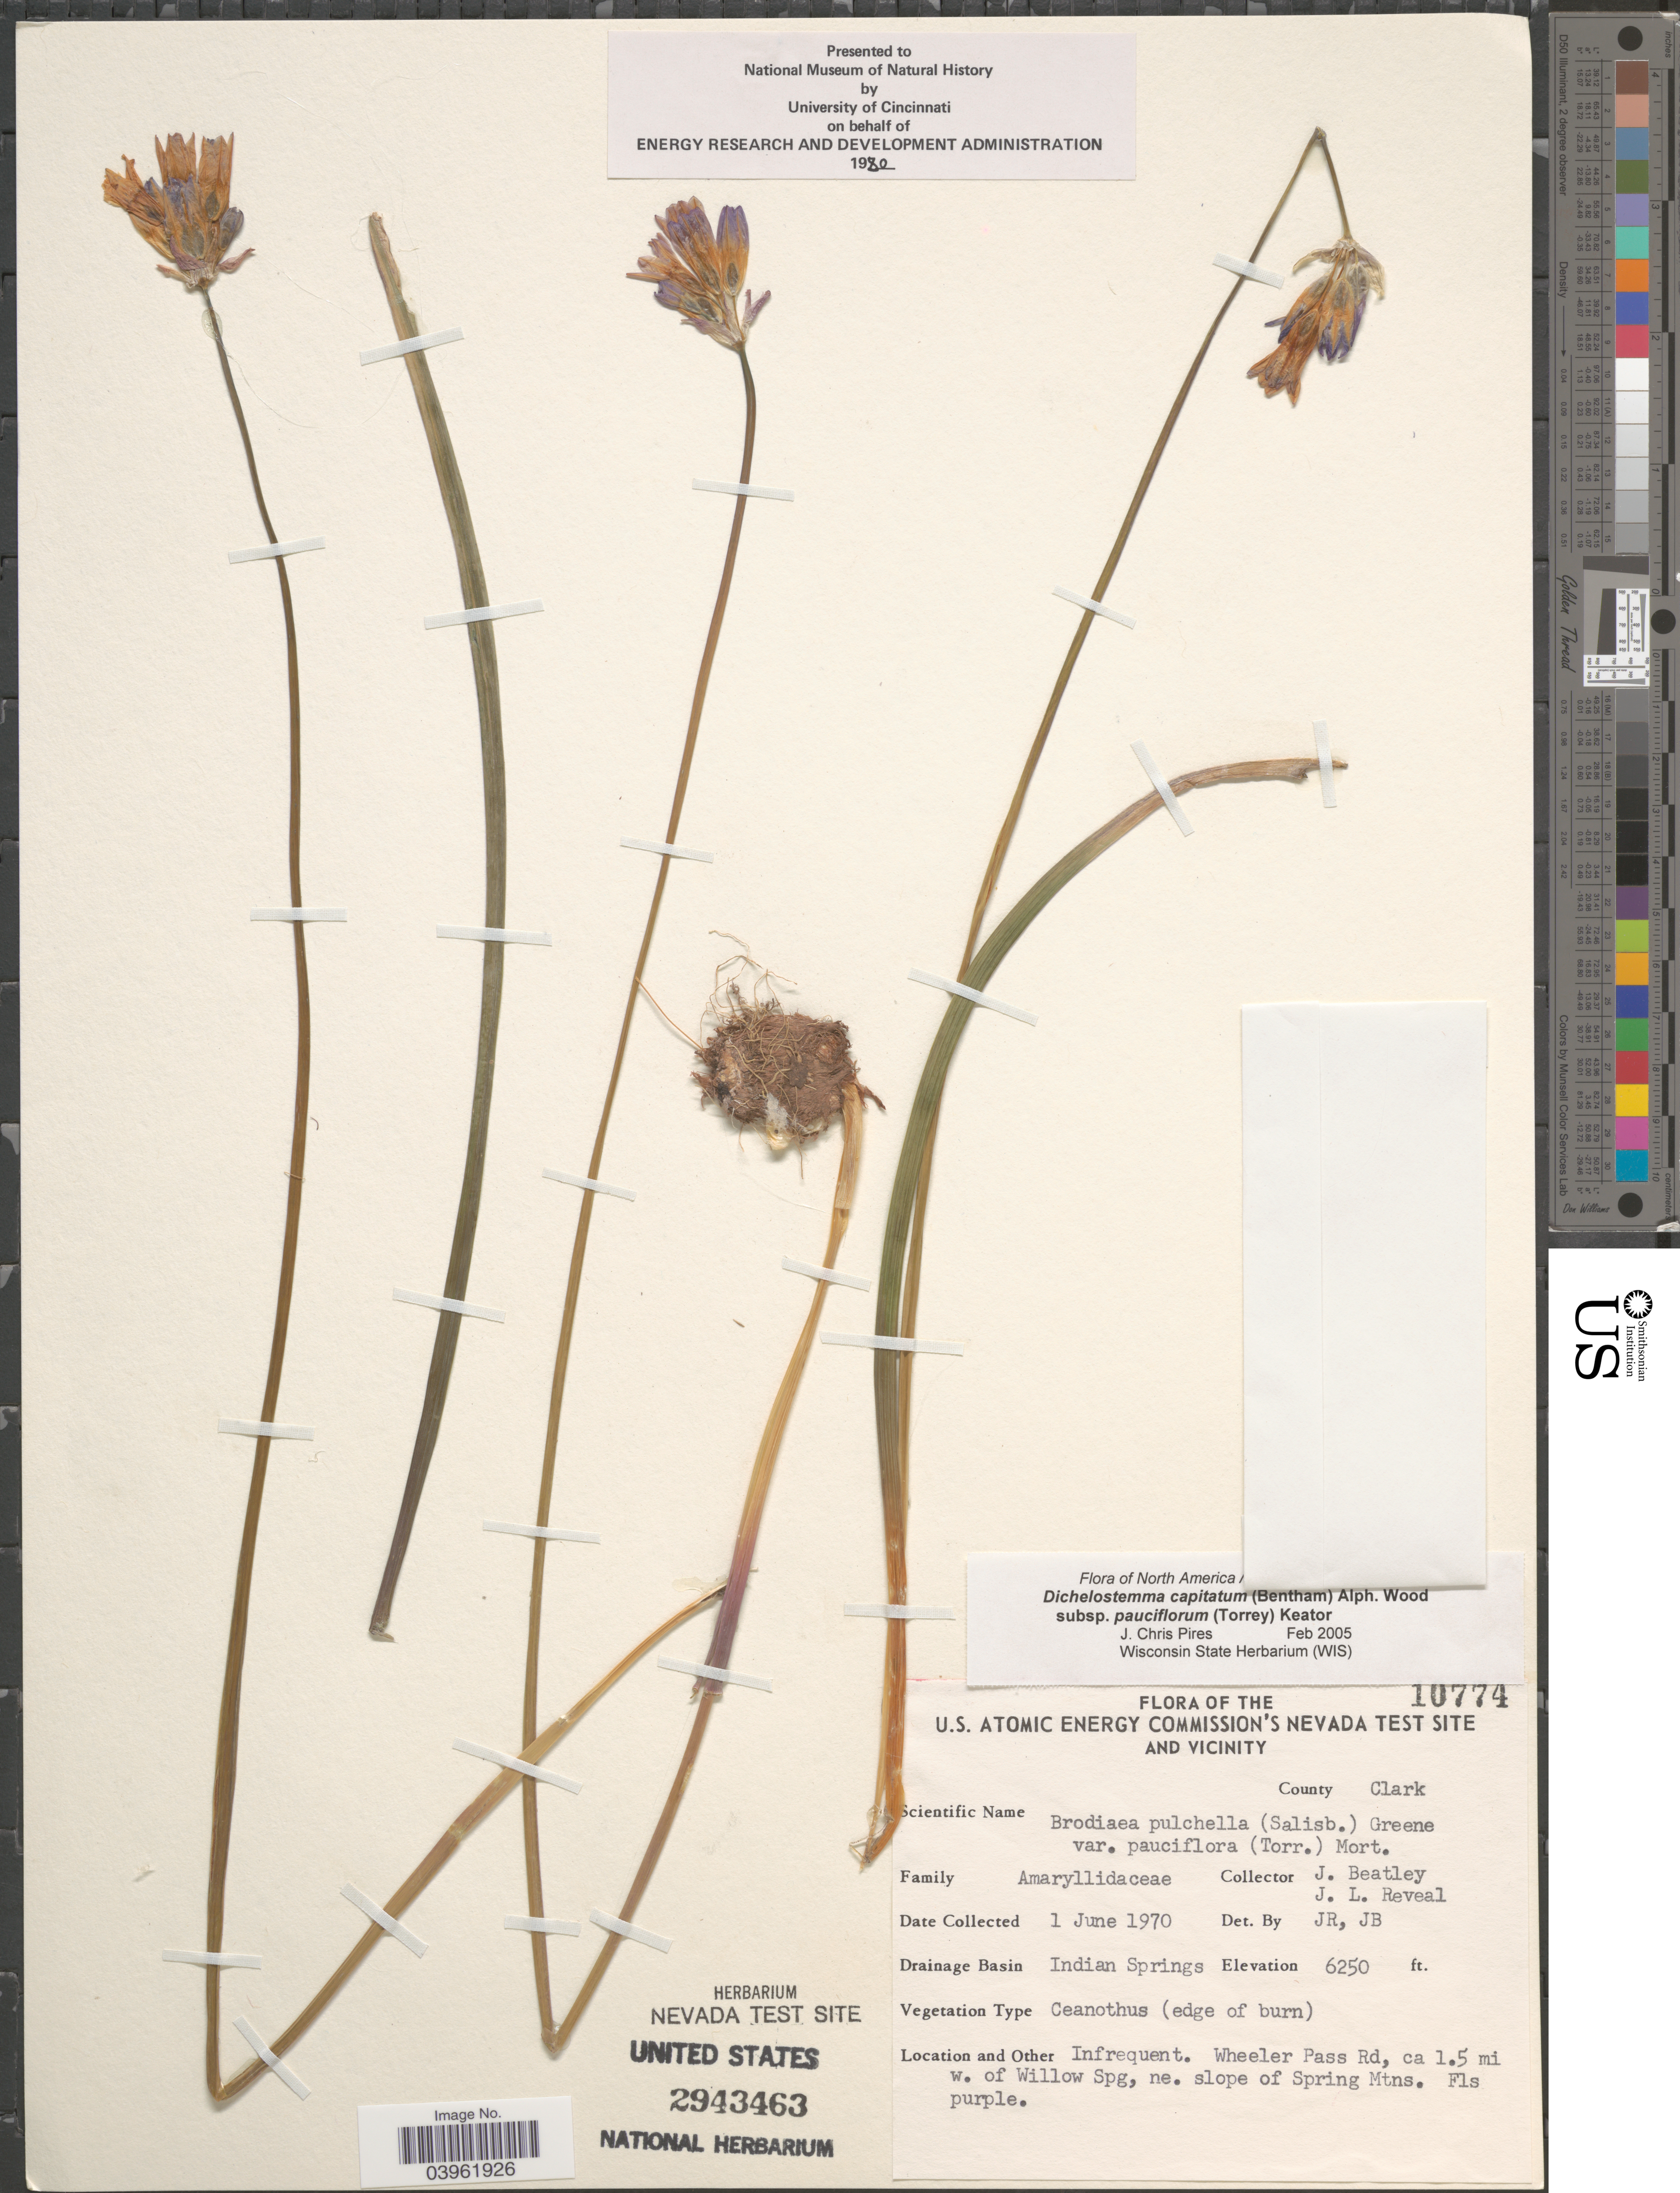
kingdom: Plantae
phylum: Tracheophyta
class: Liliopsida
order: Asparagales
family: Asparagaceae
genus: Dichelostemma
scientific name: Dichelostemma capitatum subsp. pauciflorum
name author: (Torr.) Keator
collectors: J. C. Beatley & J. L. Reveal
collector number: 10774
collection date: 1970-06-01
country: United States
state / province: Nevada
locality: U.S. Atomic Energy Commission's Nevada Test Site and vicinity. County Clark. Drainage Basin Indian Springs. Wheeler Pass Rd, ca 1.5 mi w. of Willow Spg, ne. slope of Spring Mtns.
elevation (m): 1905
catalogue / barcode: US 2943463